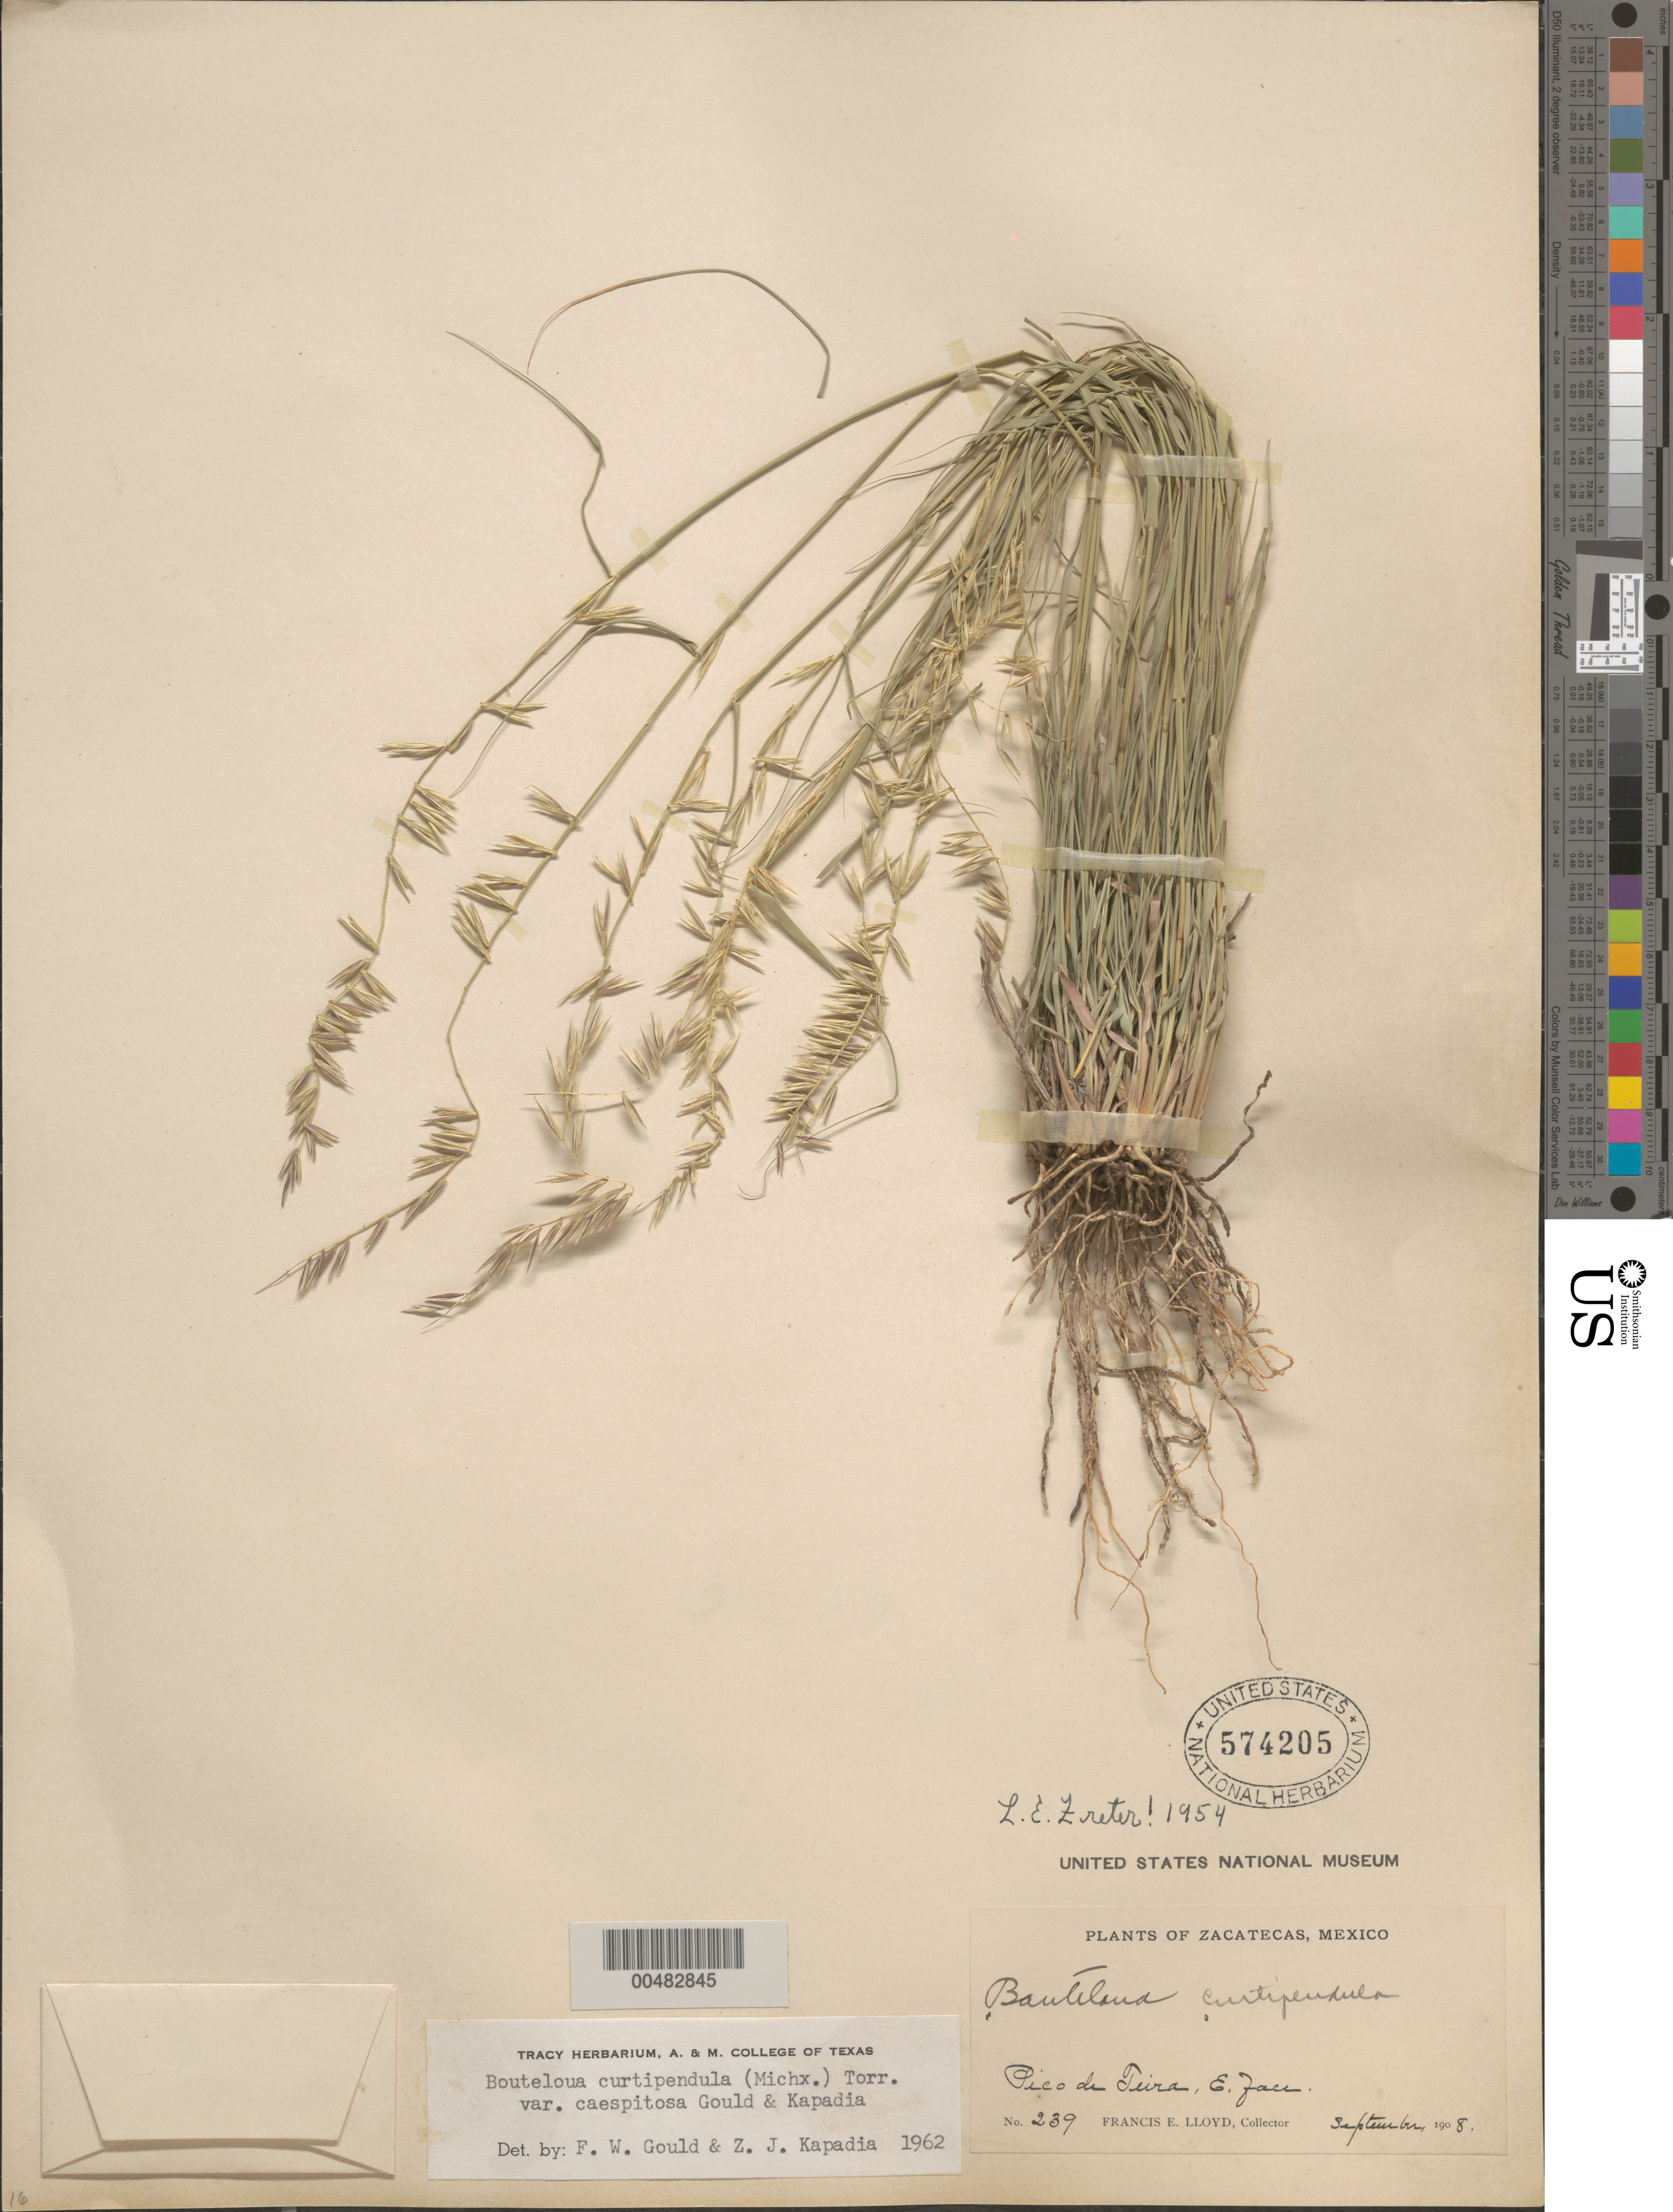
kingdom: Plantae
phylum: Tracheophyta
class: Liliopsida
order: Poales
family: Poaceae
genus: Bouteloua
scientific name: Bouteloua curtipendula var. caespitosa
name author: Gould & Kapadia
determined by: Gould, F. W.; Kapadia, Zarir J.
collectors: F. E. Lloyd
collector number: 239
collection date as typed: Sep 1908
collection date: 1908-09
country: Mexico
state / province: Zacatecas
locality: Pico de Teira, E face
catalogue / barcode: US 574205